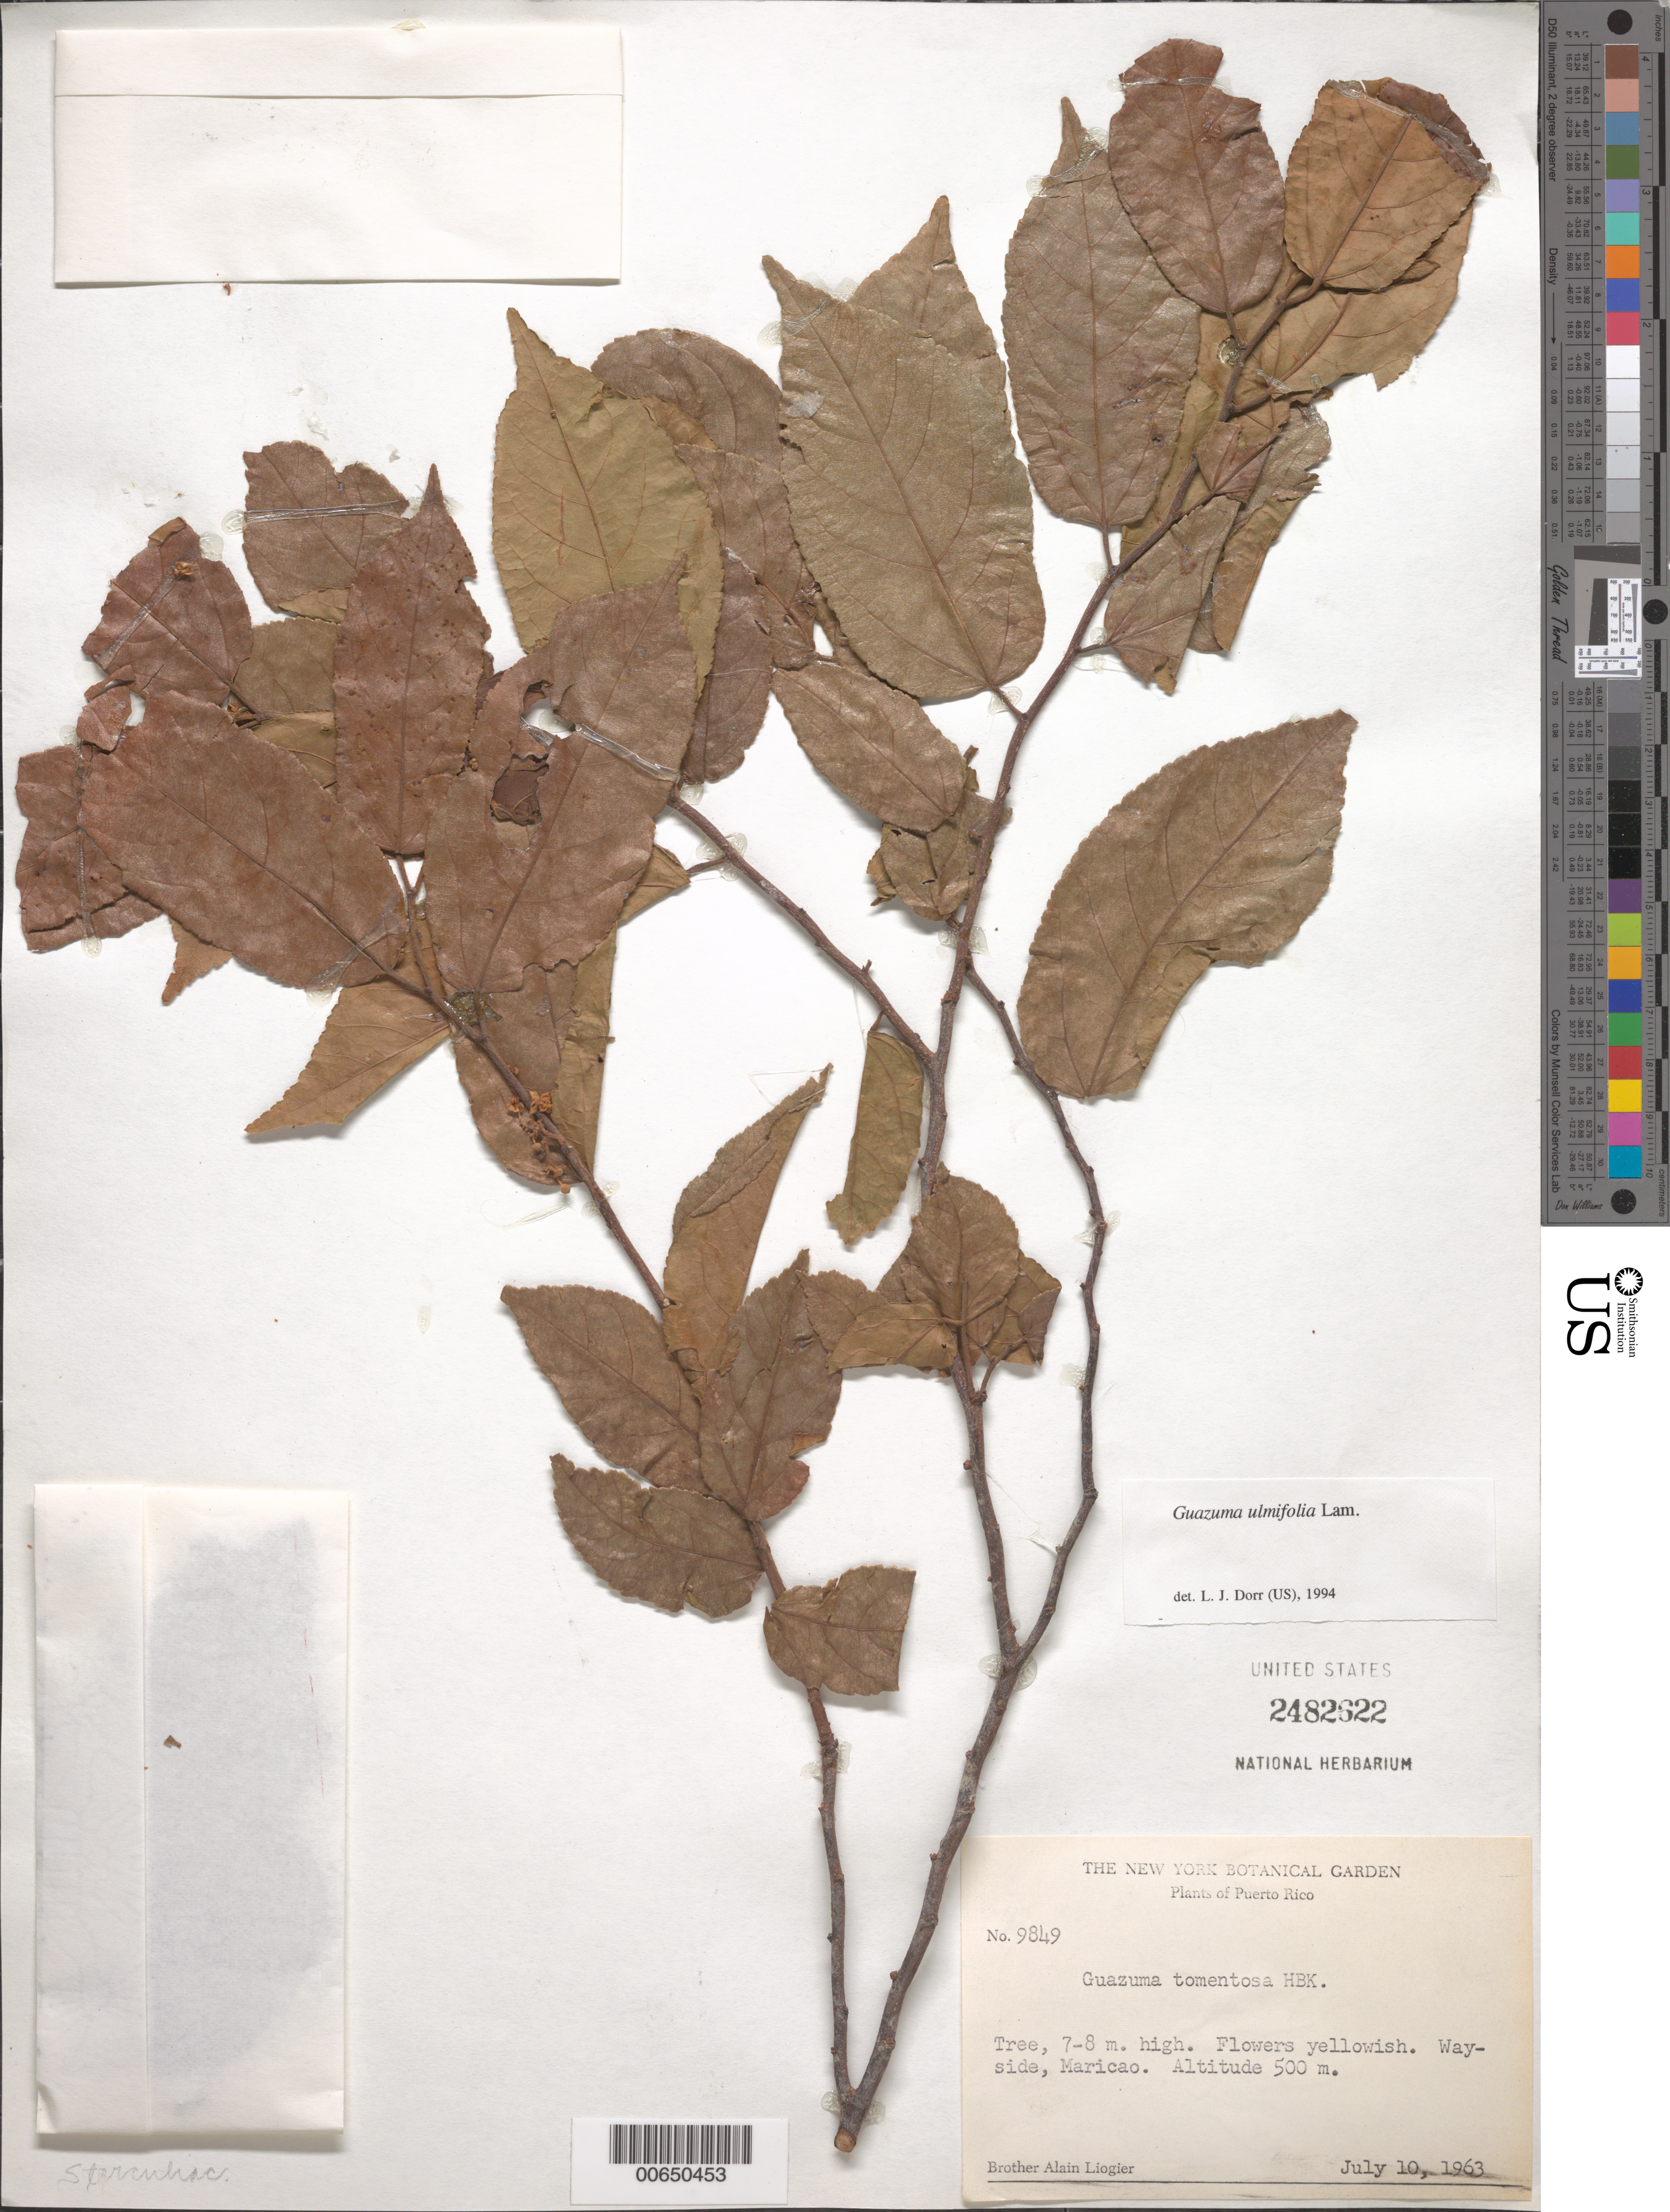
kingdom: Plantae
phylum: Tracheophyta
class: Magnoliopsida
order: Malvales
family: Malvaceae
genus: Guazuma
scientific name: Guazuma ulmifolia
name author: Lam.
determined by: Dorr, L. J., (BOT), Smithsonian Institution - National Museum of Natural History (UNITED STATES)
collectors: A. H. Liogier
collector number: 9849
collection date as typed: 10 Jul 1963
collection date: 1963-07-10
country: Puerto Rico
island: Greater Antilles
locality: Wayside, Maricao.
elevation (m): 500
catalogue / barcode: US 2482622